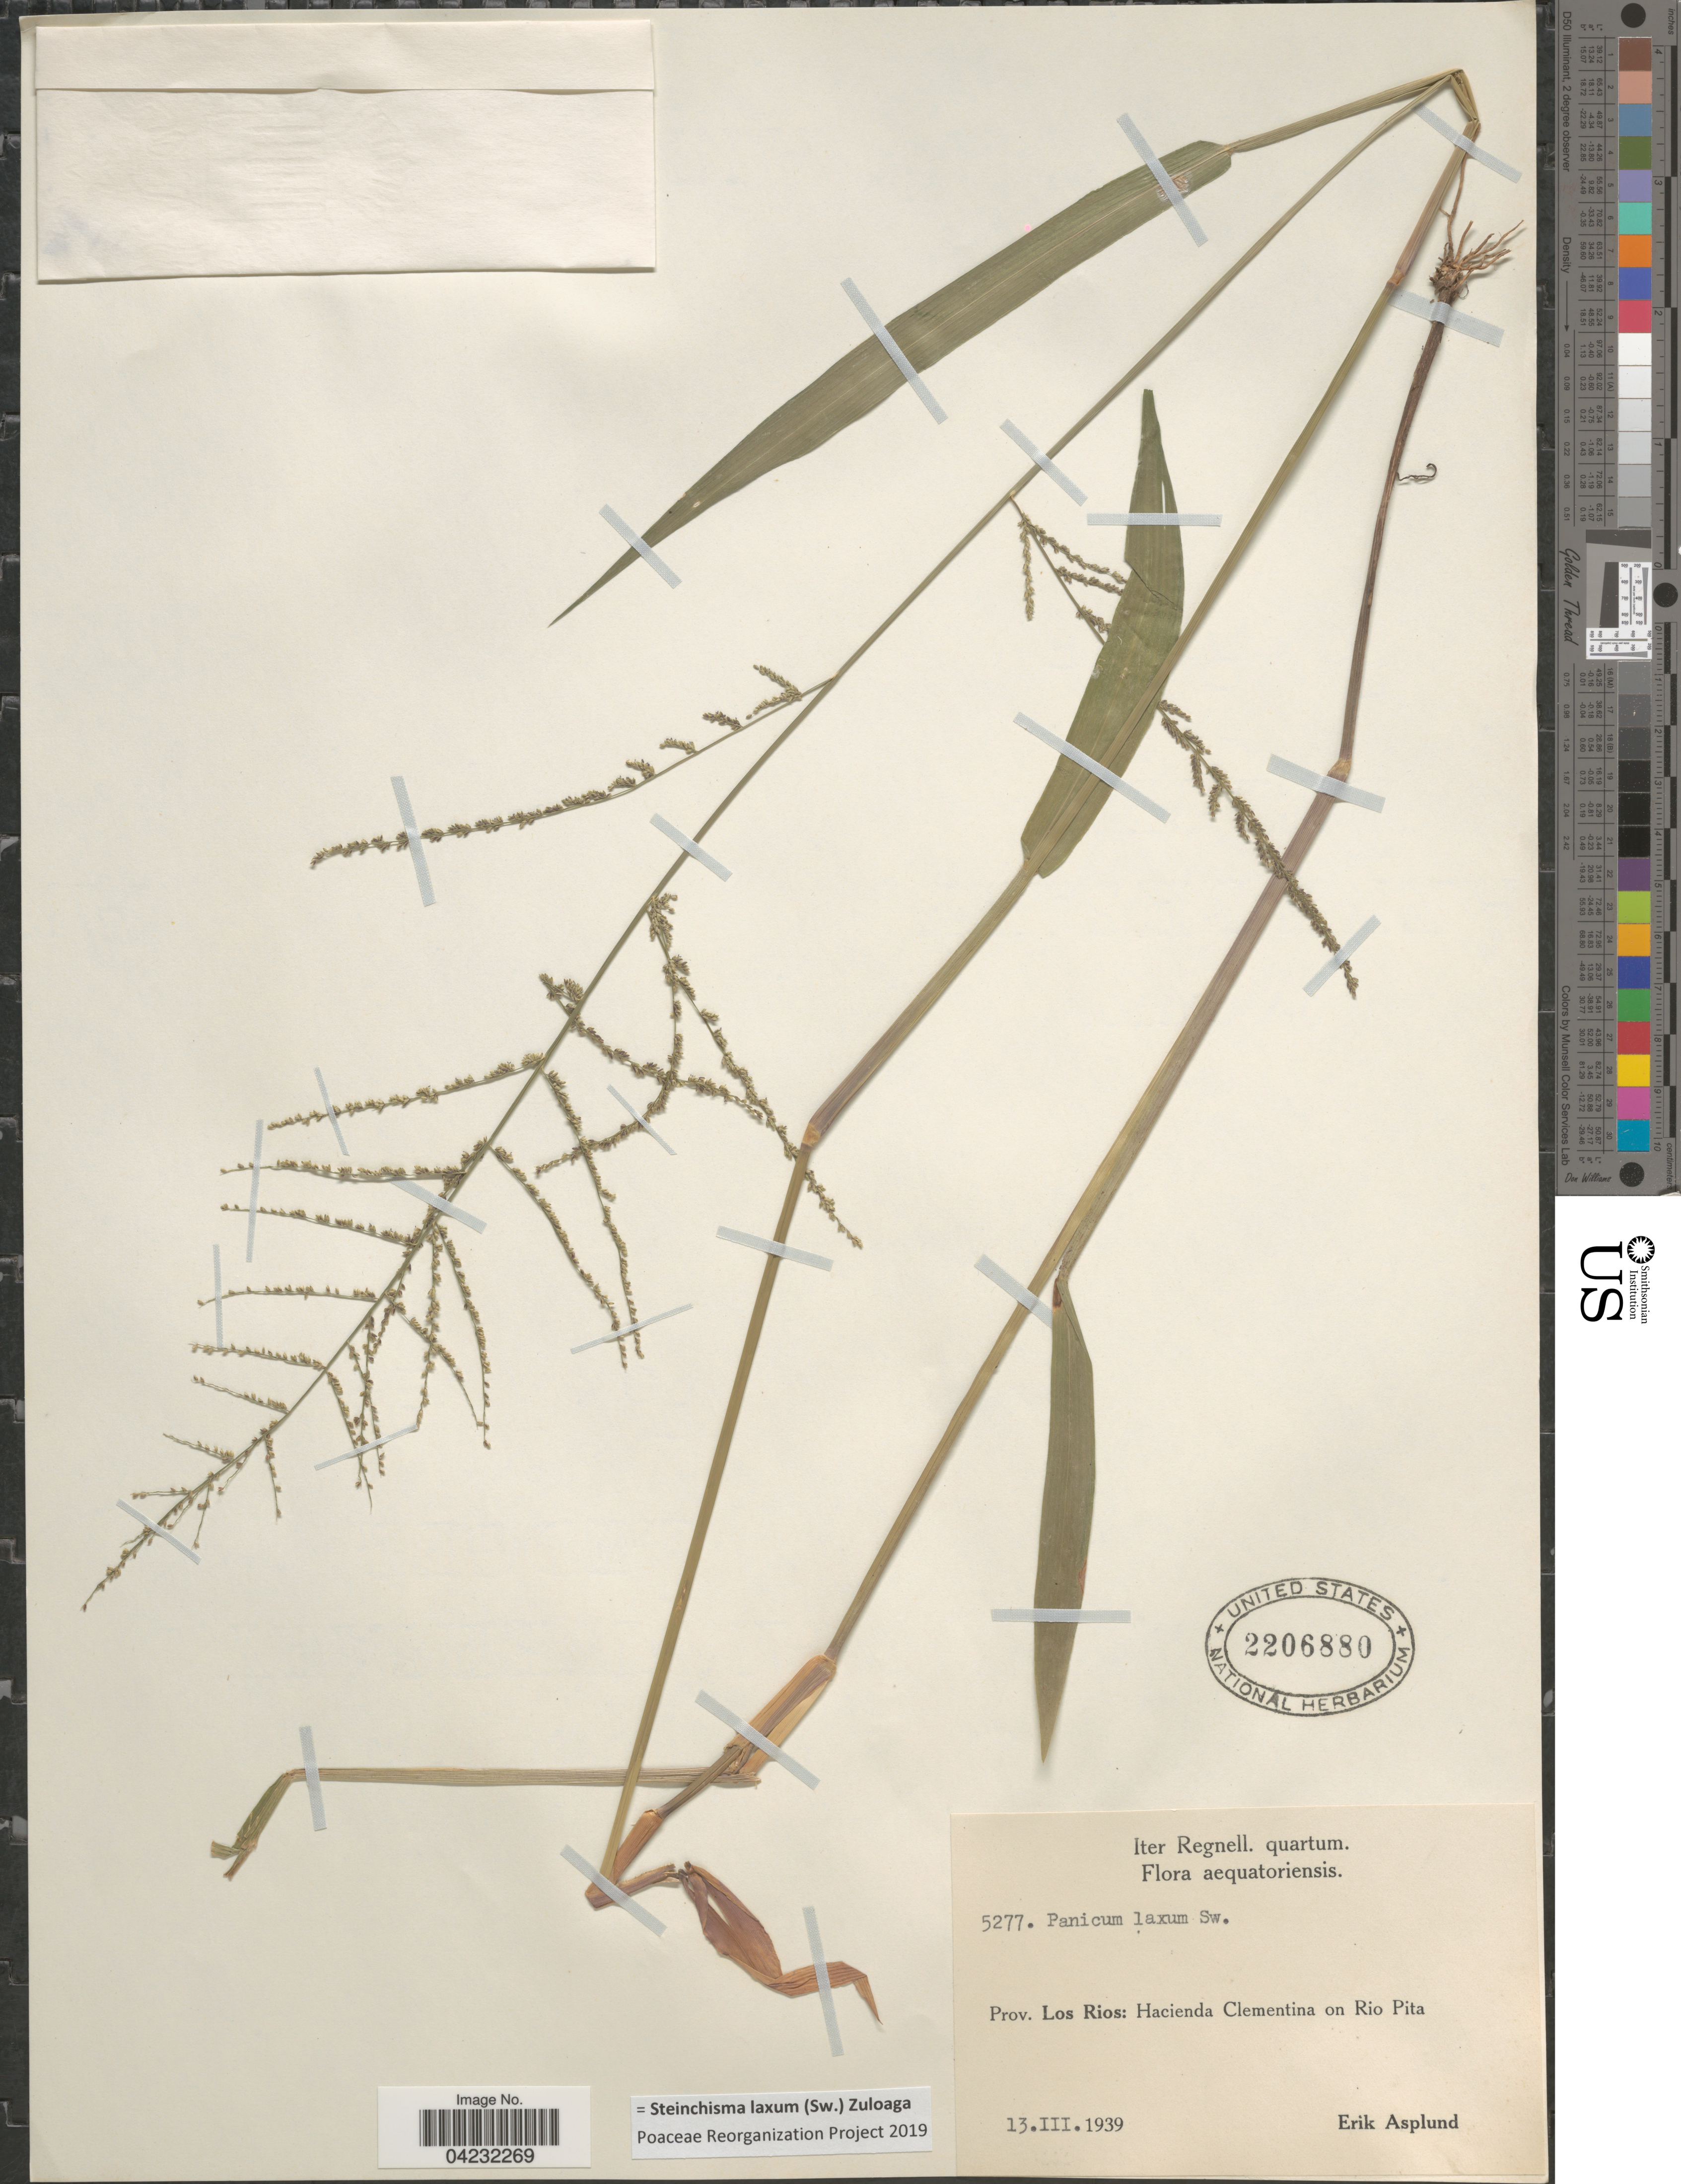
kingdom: Plantae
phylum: Tracheophyta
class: Liliopsida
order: Poales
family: Poaceae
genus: Steinchisma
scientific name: Steinchisma laxum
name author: (Sw.) Zuloaga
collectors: E. Asplund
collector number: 5277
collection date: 1939-03-13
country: Ecuador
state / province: Los Ríos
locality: Iter Regnell. quartum. Aequatoriensis. Hacienda Clementina on Rio Pita.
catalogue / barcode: US 2206880